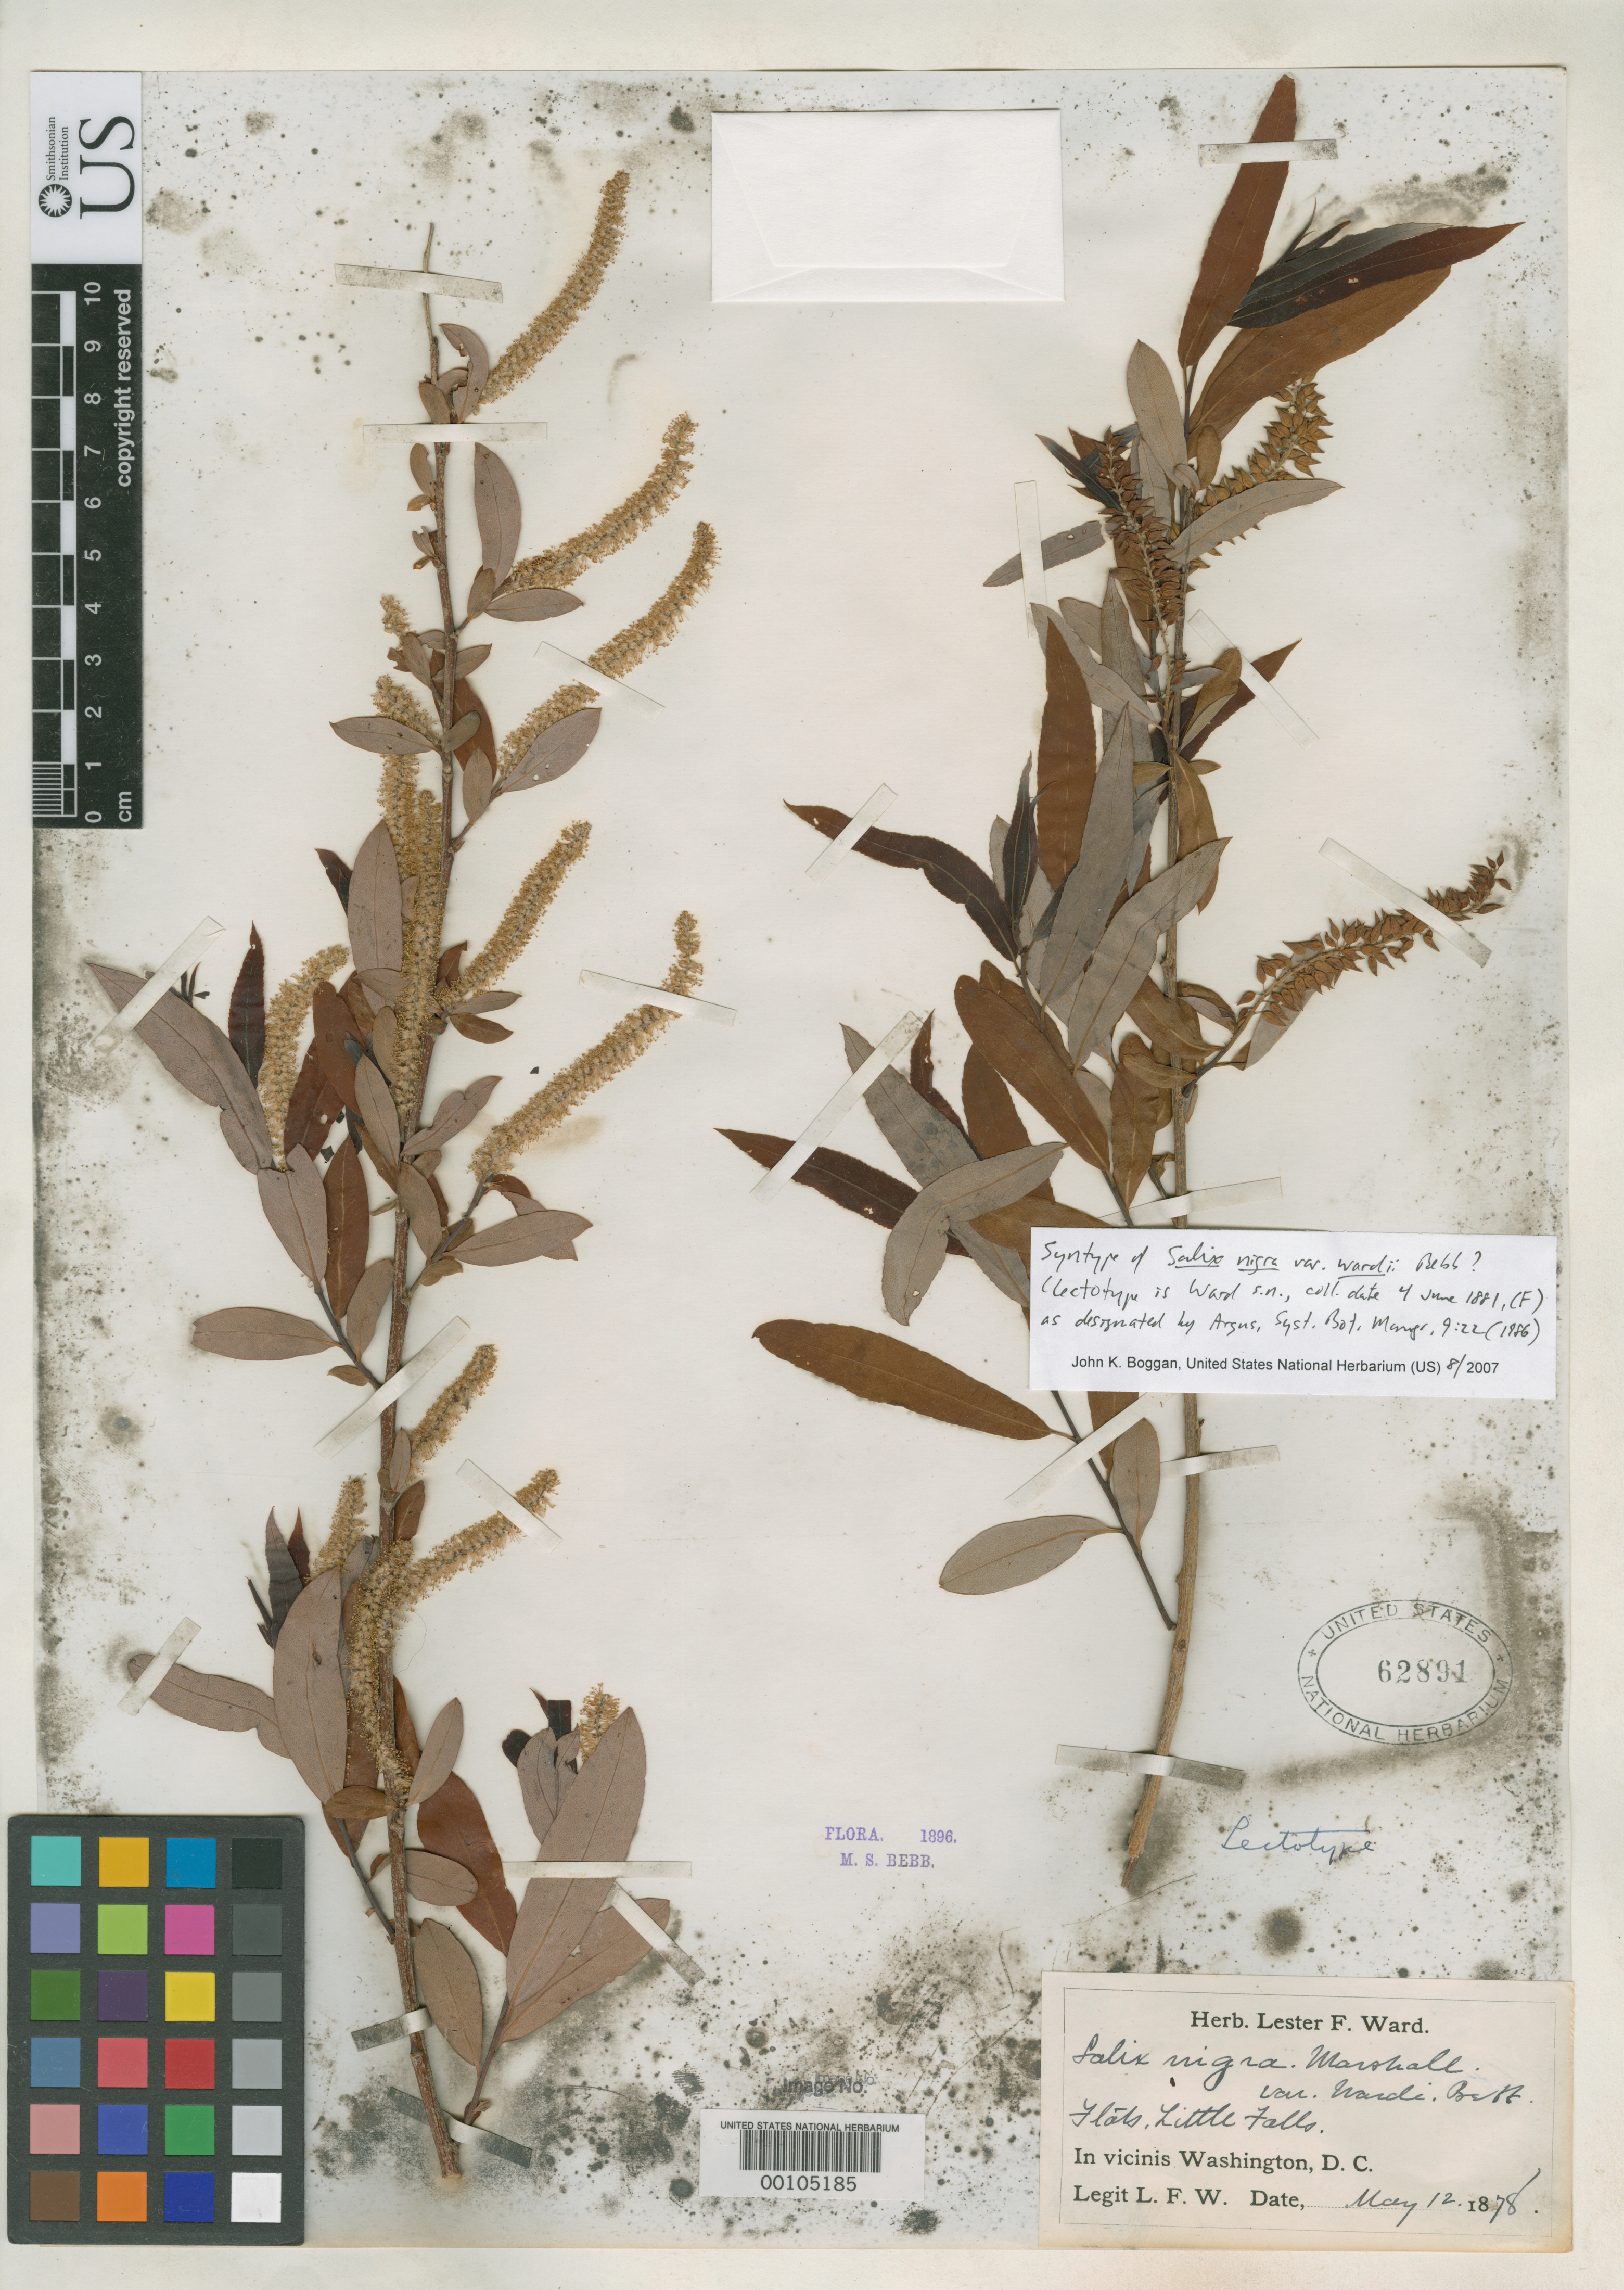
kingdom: Plantae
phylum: Tracheophyta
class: Magnoliopsida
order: Malpighiales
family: Salicaceae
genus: Salix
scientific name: Salix nigra var. wardii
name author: Bebb in Ward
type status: Syntype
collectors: L. F. Ward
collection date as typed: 12 May 1878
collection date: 1878-05-12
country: United States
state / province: District of Columbia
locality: Flats, Little Falls. In vicinis Washington, D.C.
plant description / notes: Specimen is annotated "Lectotype" in unknown hand, but lectotype is at F, Ward s.n., collection date 4 June 1881, as designated by Argus, Syst. Bot. Monogr. 9: 22 (1986). (Another sheet at US is probable isolectotype.)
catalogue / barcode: US 62891